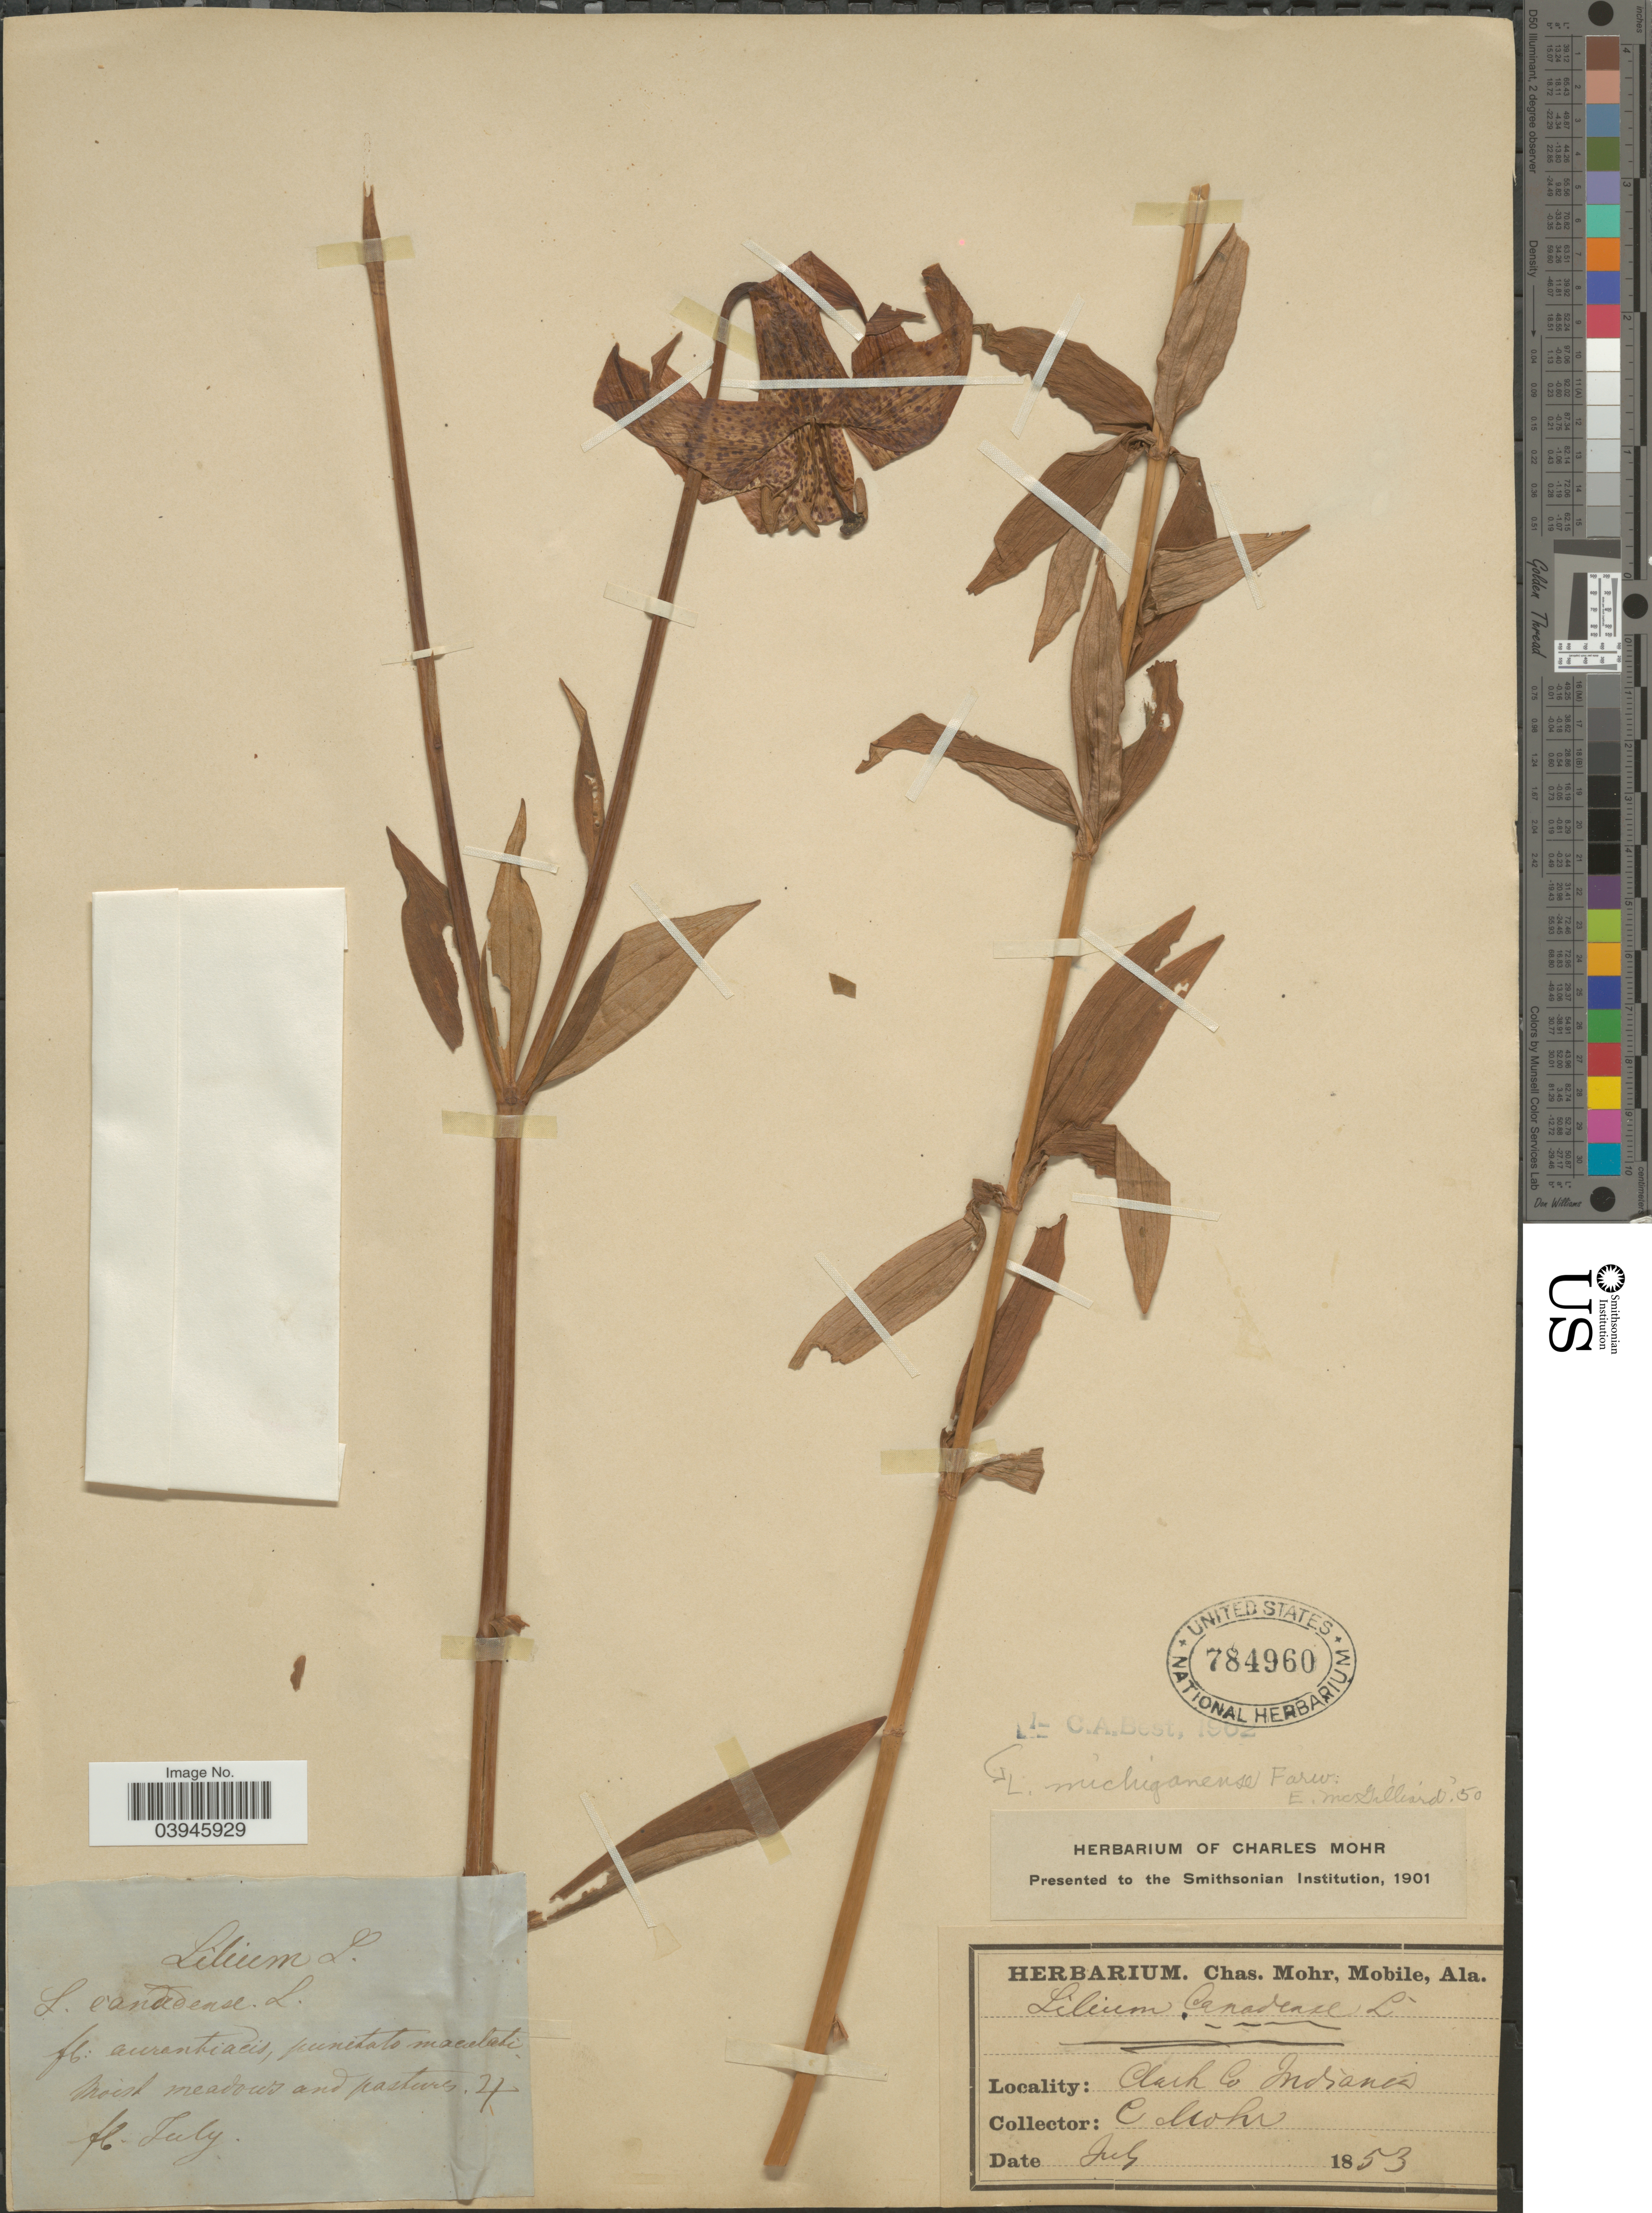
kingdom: Plantae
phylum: Tracheophyta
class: Liliopsida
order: Liliales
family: Liliaceae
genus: Lilium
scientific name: Lilium michiganense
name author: Farw.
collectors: Mohr, C. T. (herbarium)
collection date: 1853-07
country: United States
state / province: Indiana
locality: Clark Co.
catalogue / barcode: US 784960